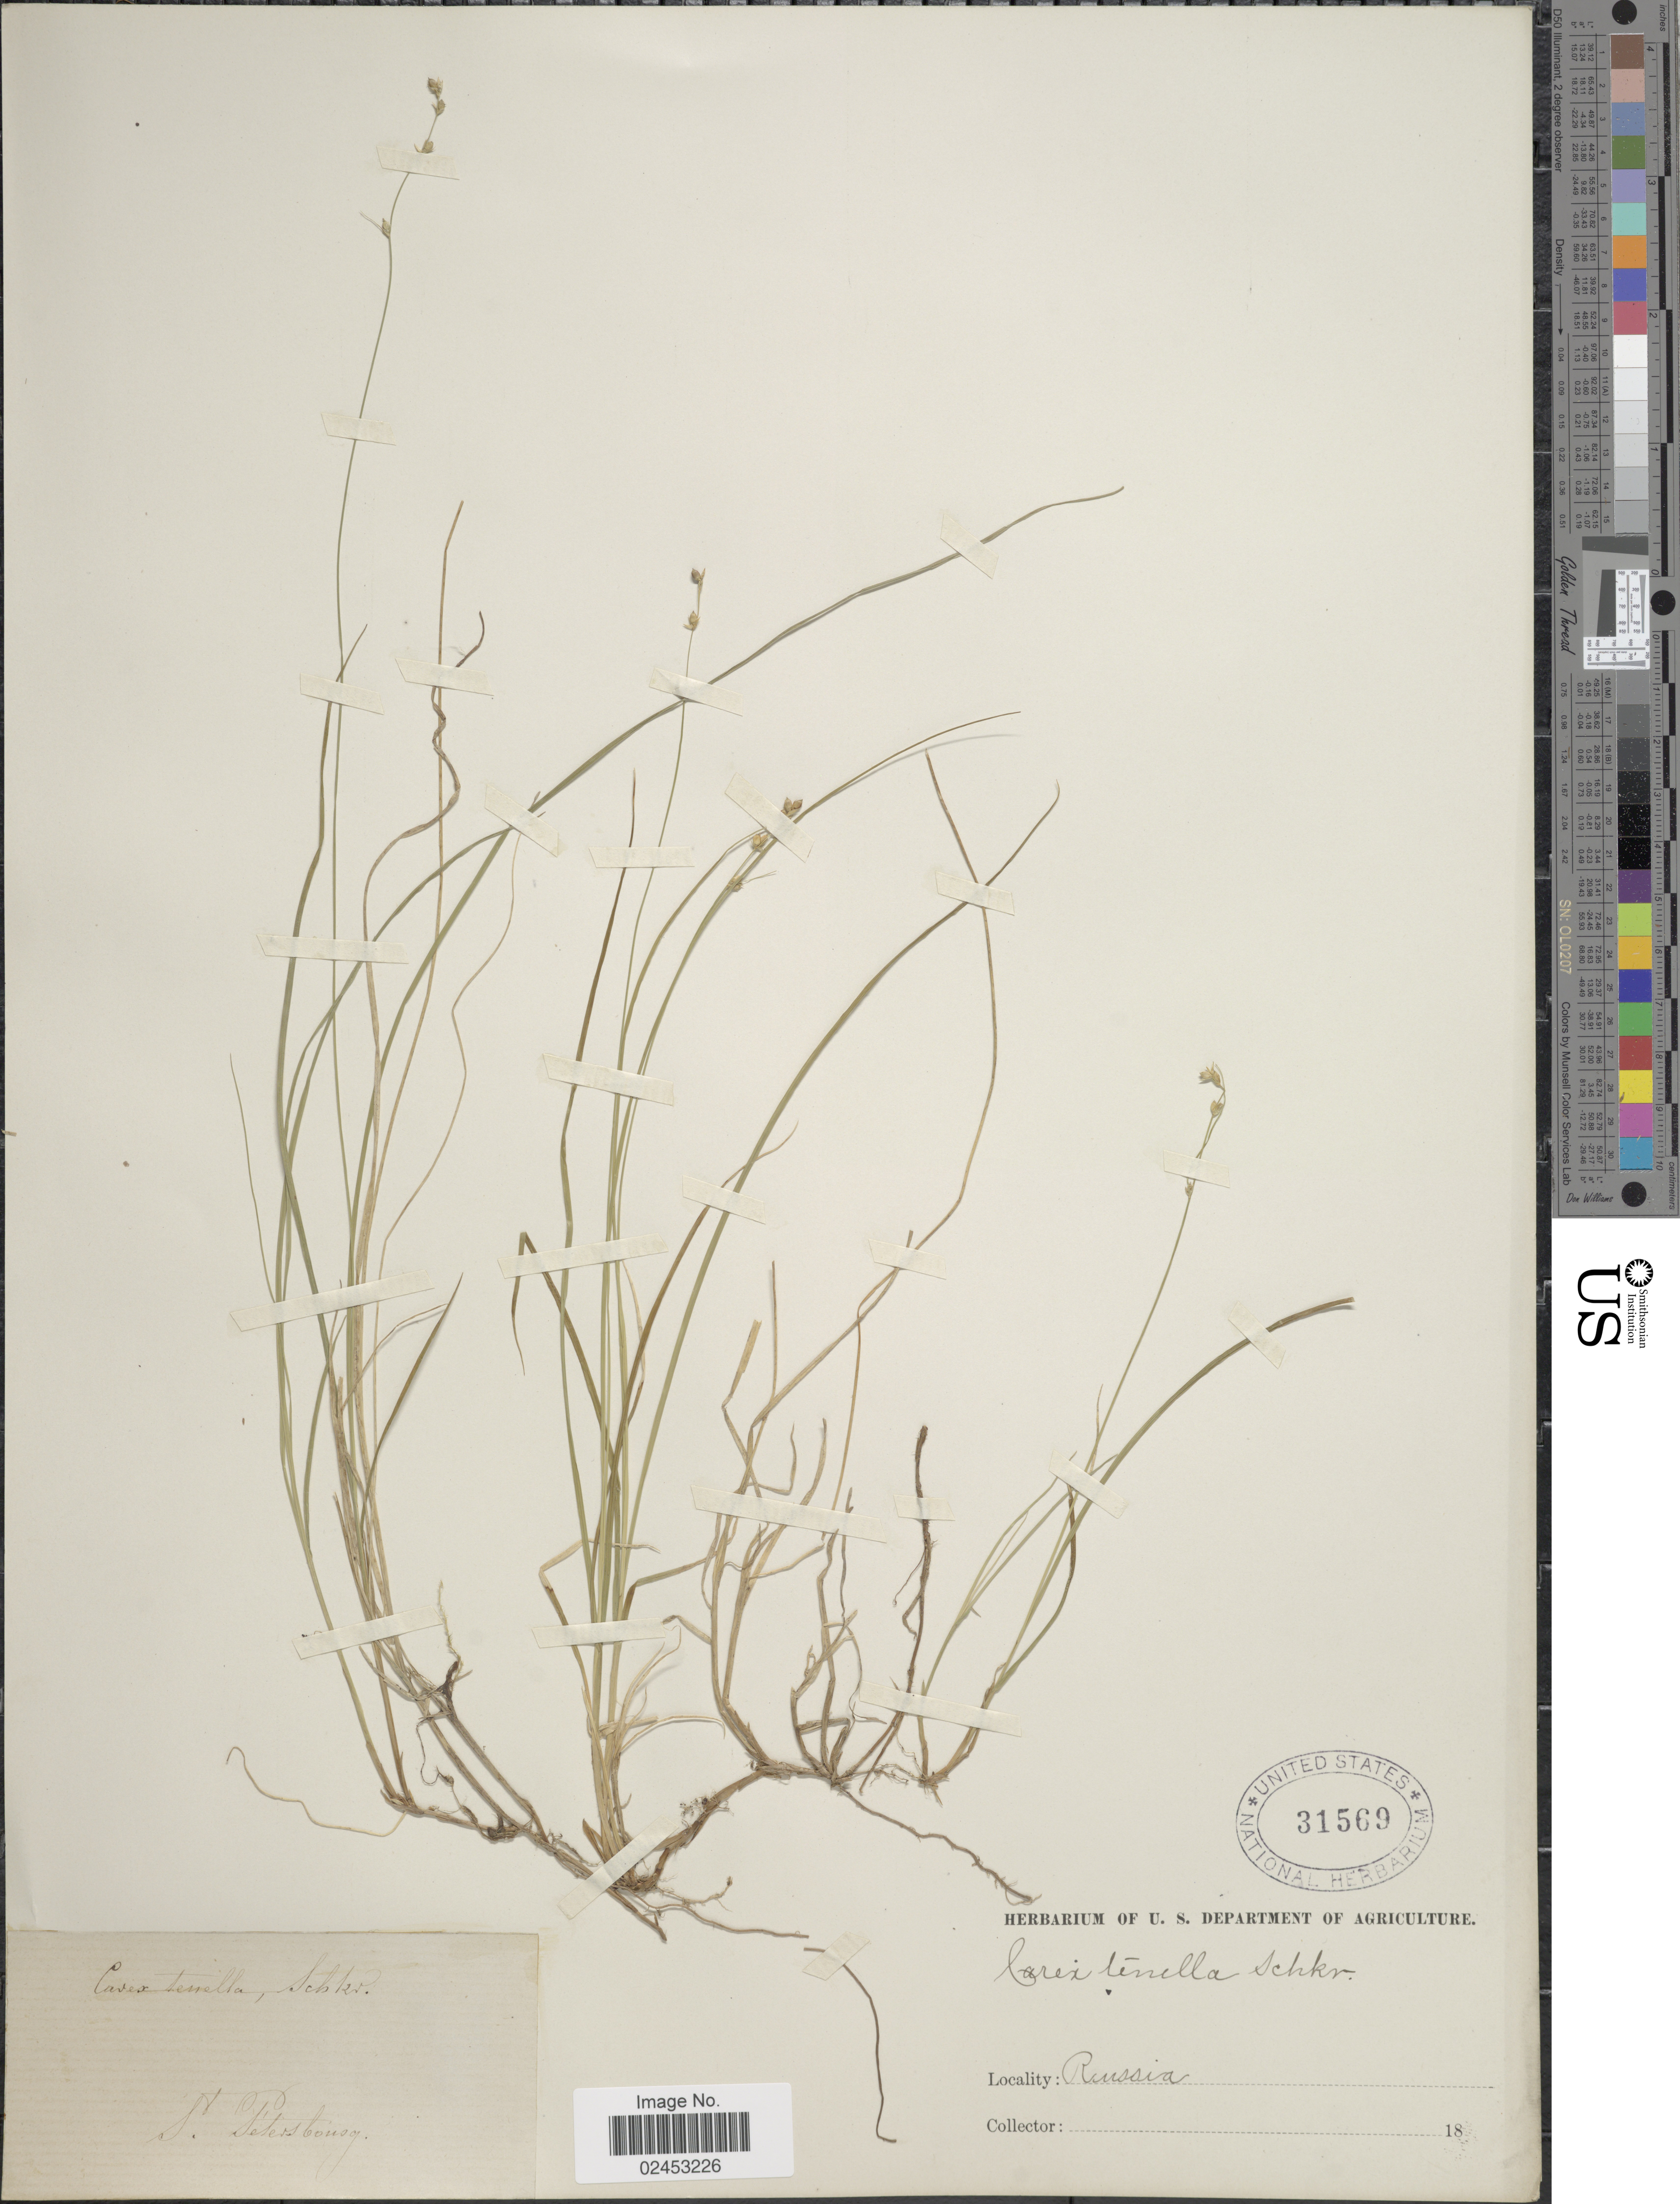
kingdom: Plantae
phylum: Tracheophyta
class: Liliopsida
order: Poales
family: Cyperaceae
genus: Carex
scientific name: Carex disperma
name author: Dewey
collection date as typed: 18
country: Russian Federation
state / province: St. Petersburg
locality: Russia.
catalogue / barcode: US 31569